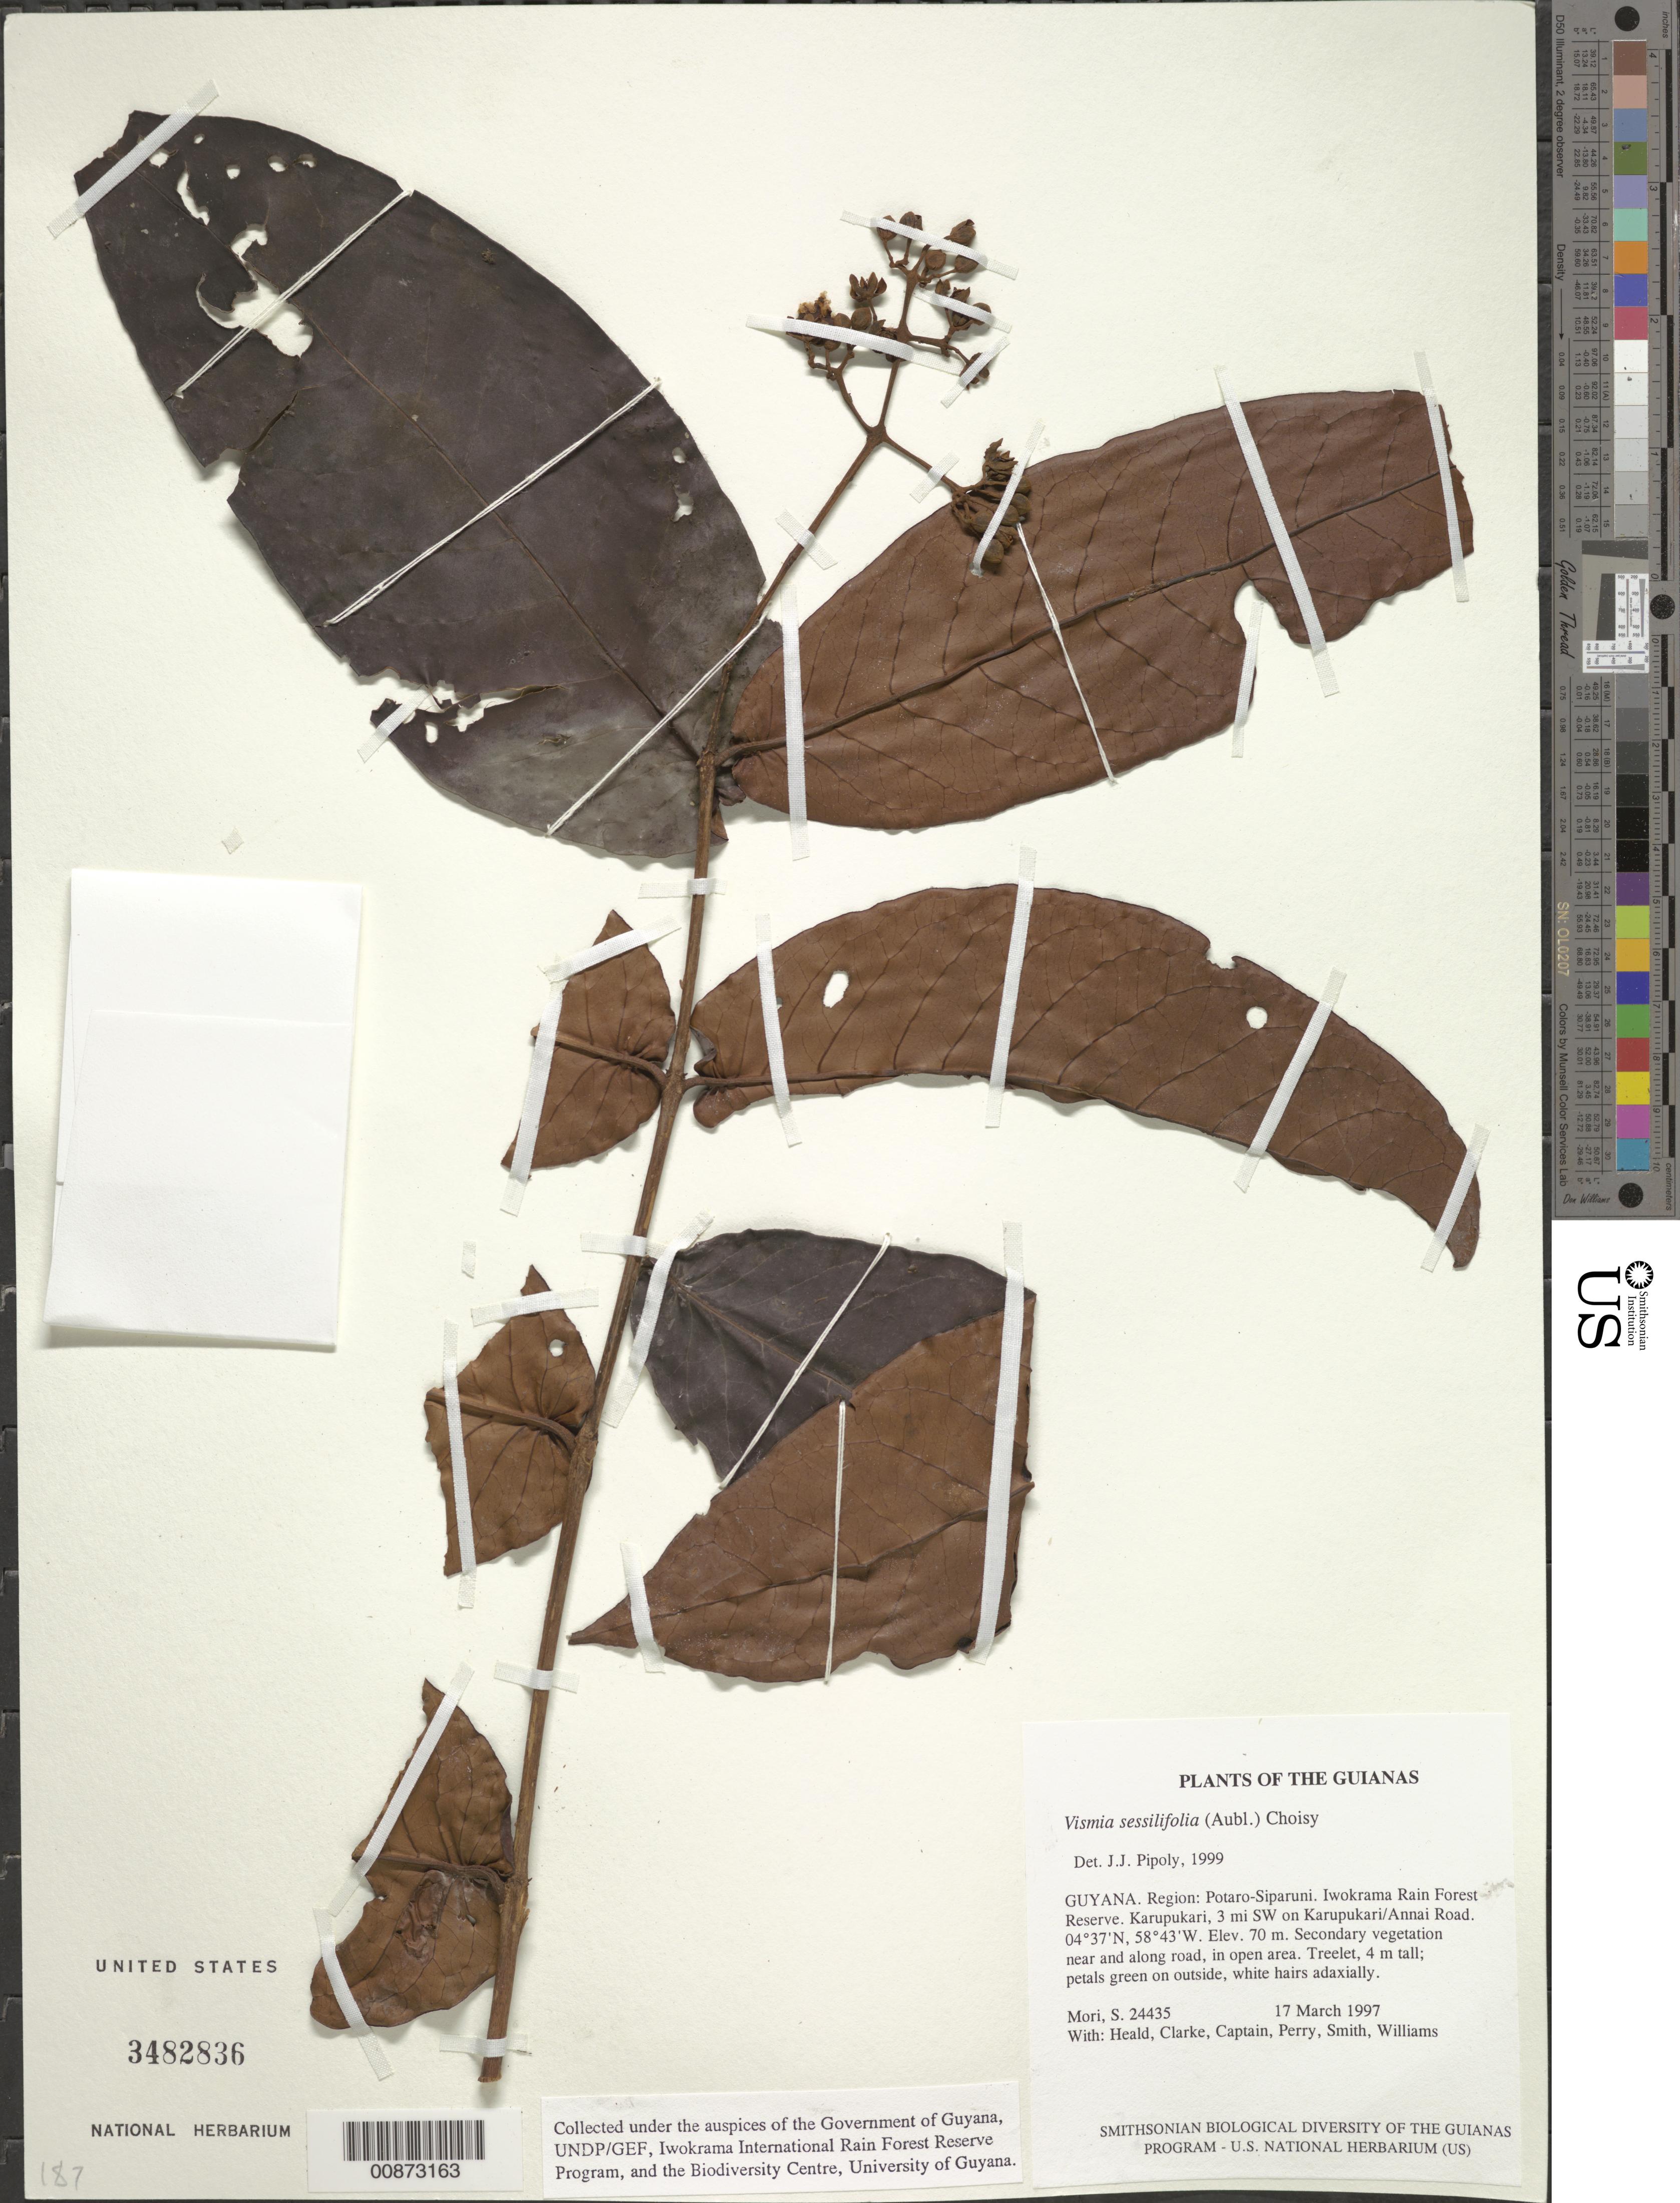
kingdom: Plantae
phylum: Tracheophyta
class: Magnoliopsida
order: Malpighiales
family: Hypericaceae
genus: Vismia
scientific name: Vismia sessilifolia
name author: (Aubl.) Choisy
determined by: Pipoly, J. J., III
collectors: S. Mori, S. Heald, D. Clarke, C. Captain, C. Perry, -- Smith & R. Williams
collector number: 24435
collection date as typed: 17 March 1997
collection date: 1997-03-17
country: Guyana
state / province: Potaro-Siparuni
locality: Iwokrama Rain Forest Reserve. Karupukari, 3 mi SW on Karupukari/Annai Road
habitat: Secondary vegetation near and along road, in open area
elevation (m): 70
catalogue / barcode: US 3482836